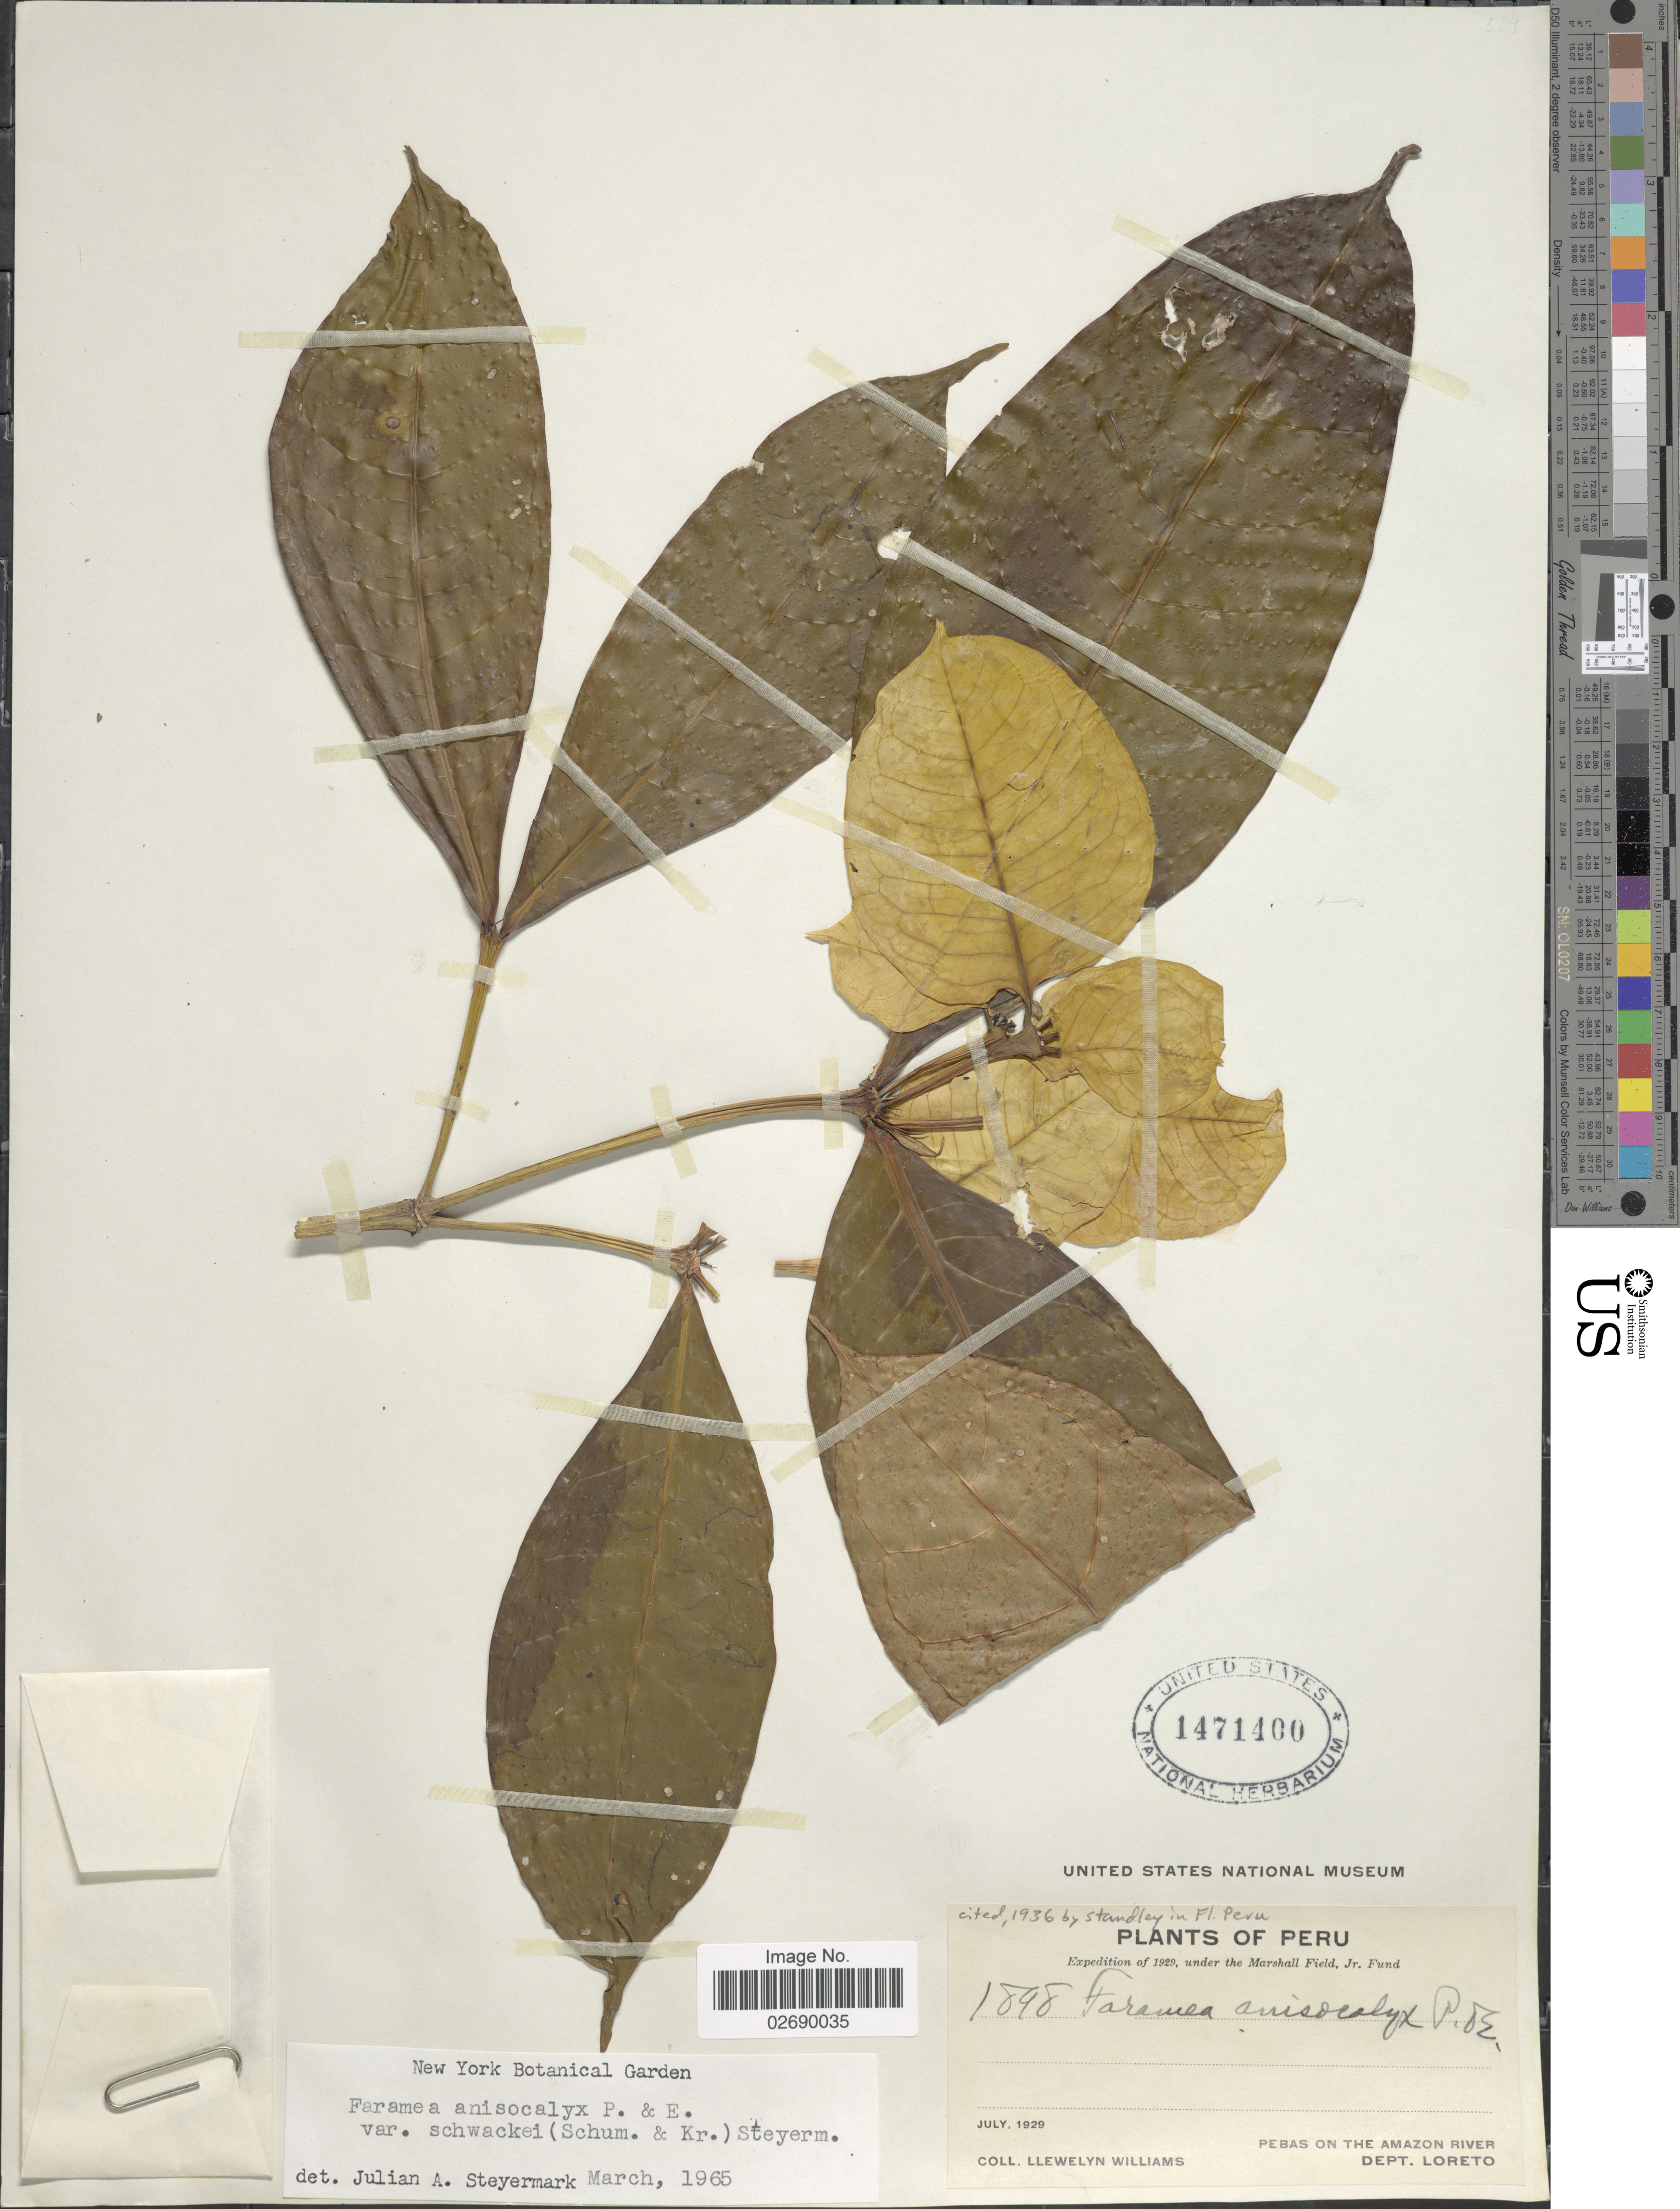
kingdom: Plantae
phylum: Tracheophyta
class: Magnoliopsida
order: Gentianales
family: Rubiaceae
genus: Faramea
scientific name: Faramea anisocalyx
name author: Poepp. & Endl.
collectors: Ll. Williams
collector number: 1898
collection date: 1929-07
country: Peru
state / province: Loreto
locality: Pebas on the Amazon River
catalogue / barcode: US 1471400